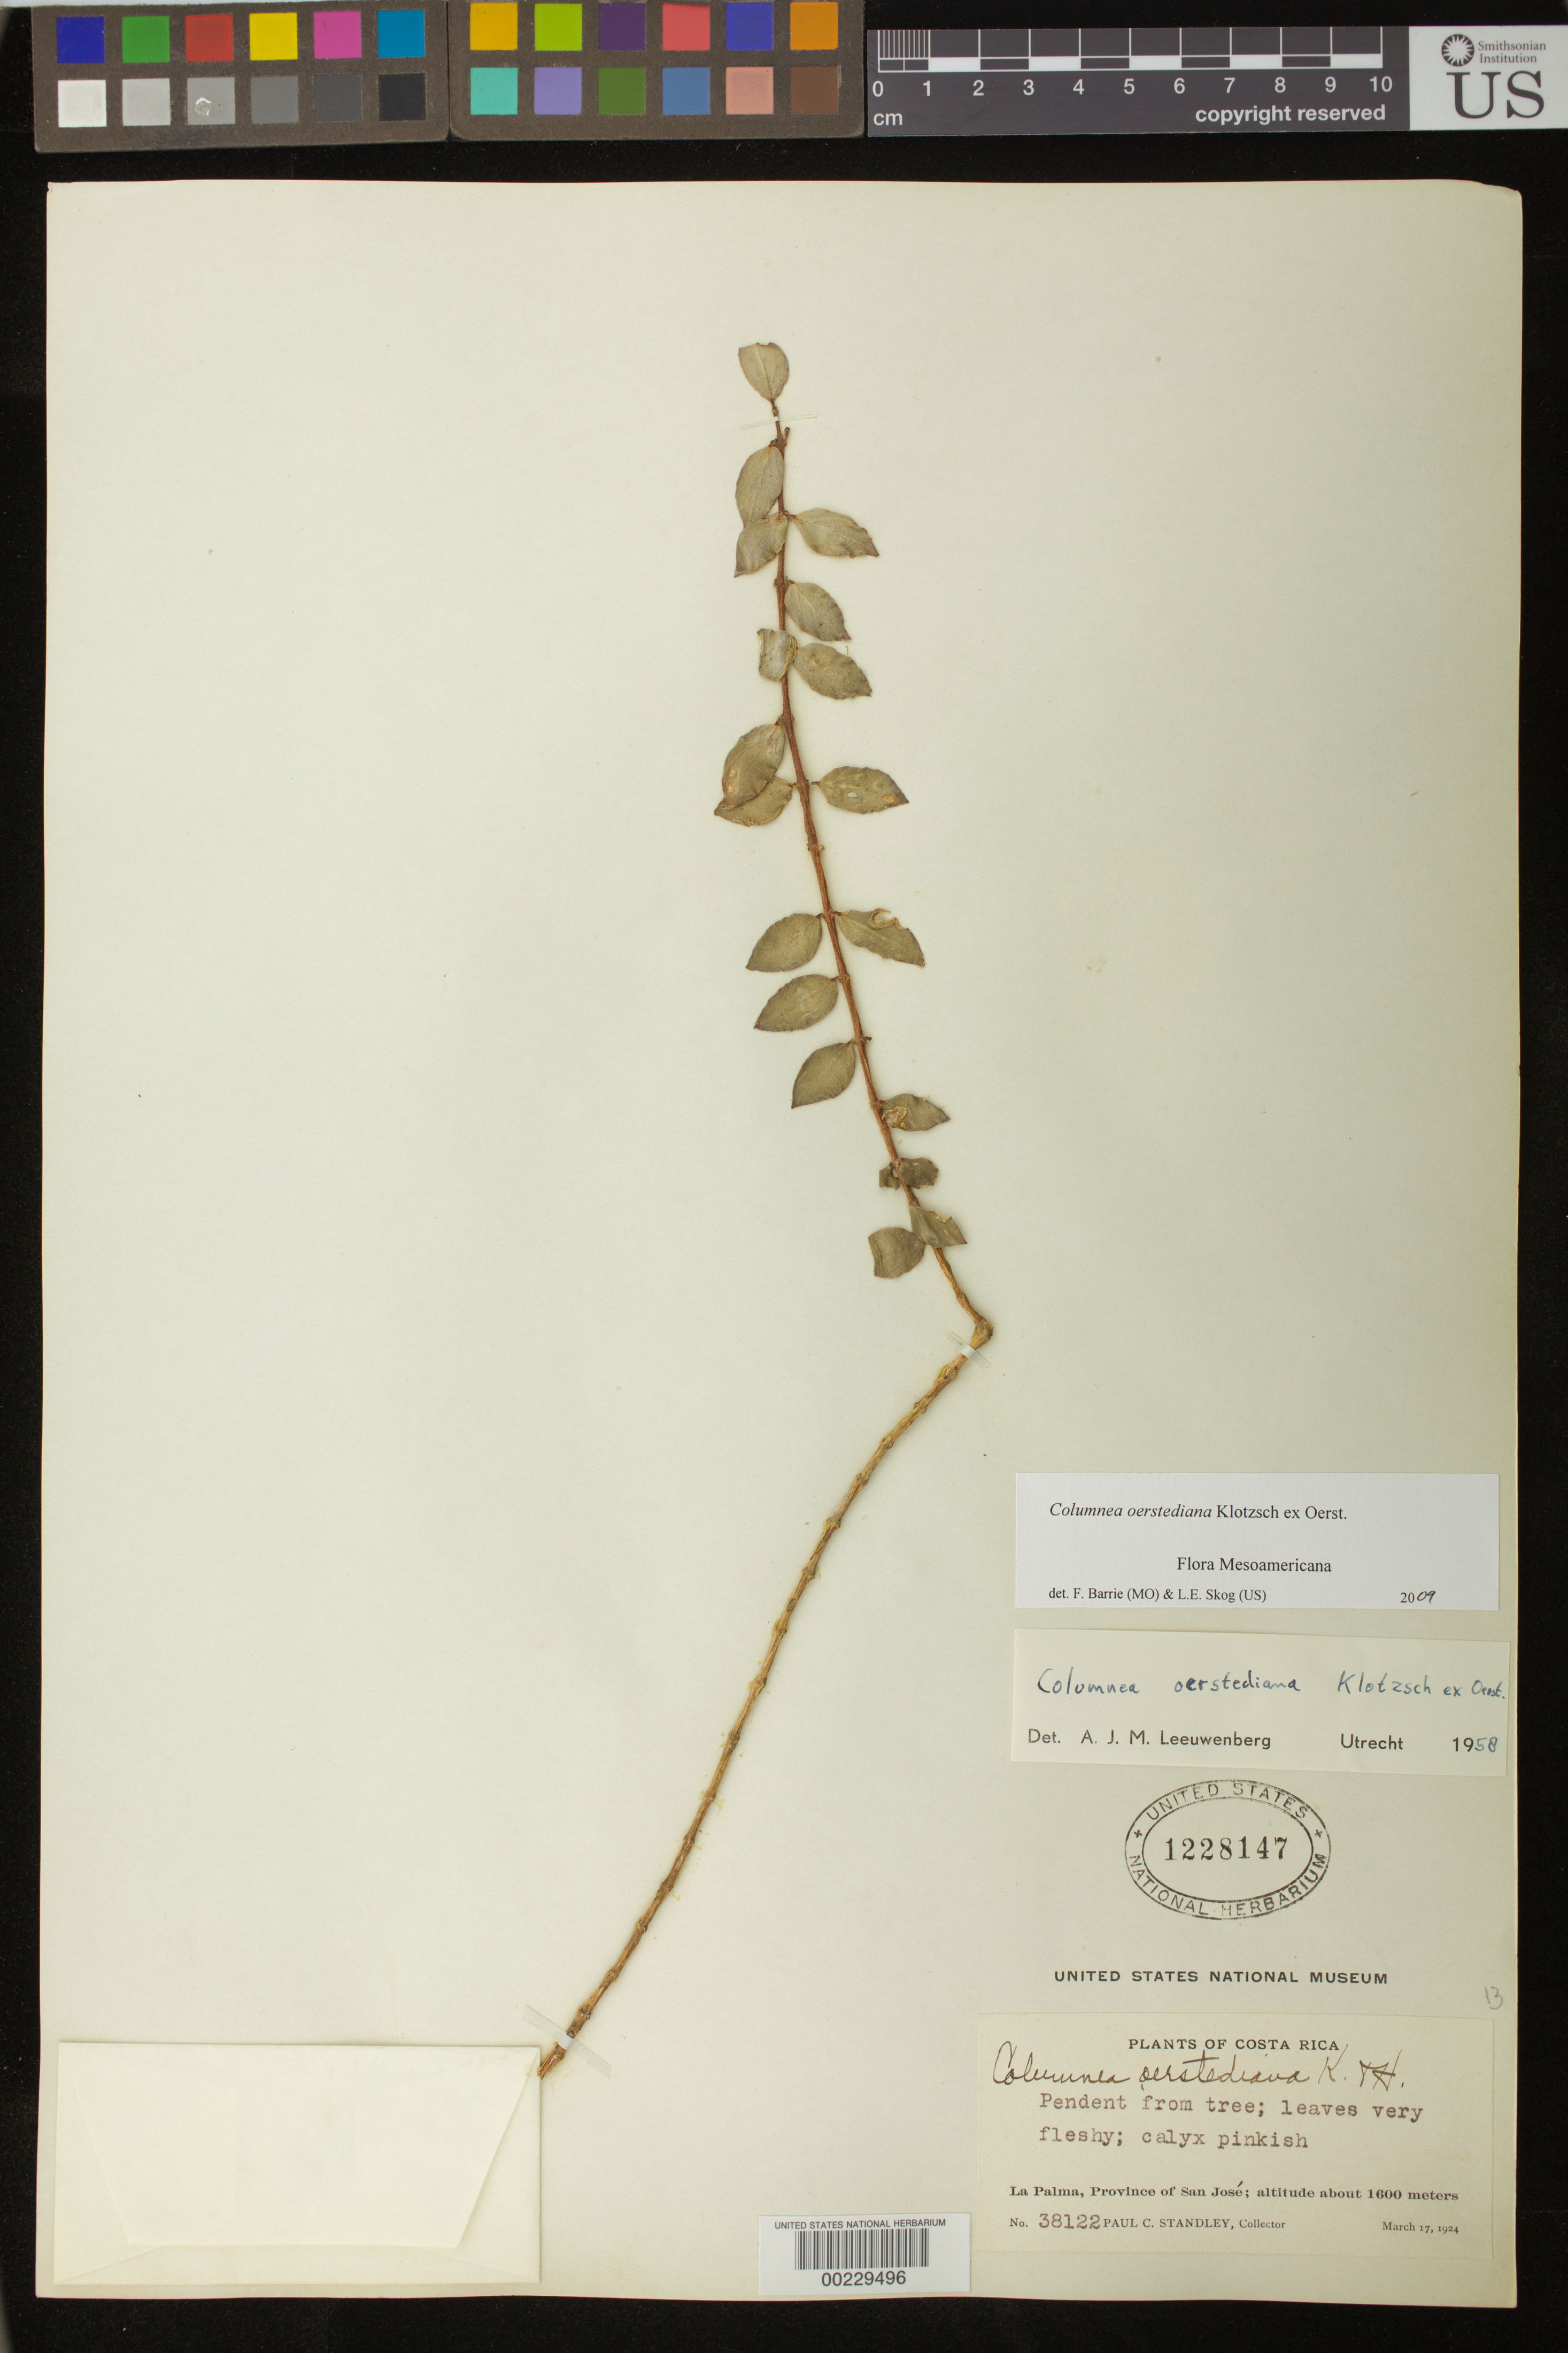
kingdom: Plantae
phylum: Tracheophyta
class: Magnoliopsida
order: Lamiales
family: Gesneriaceae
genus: Columnea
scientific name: Columnea oerstediana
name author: Klotzsch ex Oerst.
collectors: P. C. Standley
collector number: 38122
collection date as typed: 17 Mar 1924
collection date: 1924-03-17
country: Costa Rica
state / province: San José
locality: La Palma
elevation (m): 1600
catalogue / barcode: US 1228147